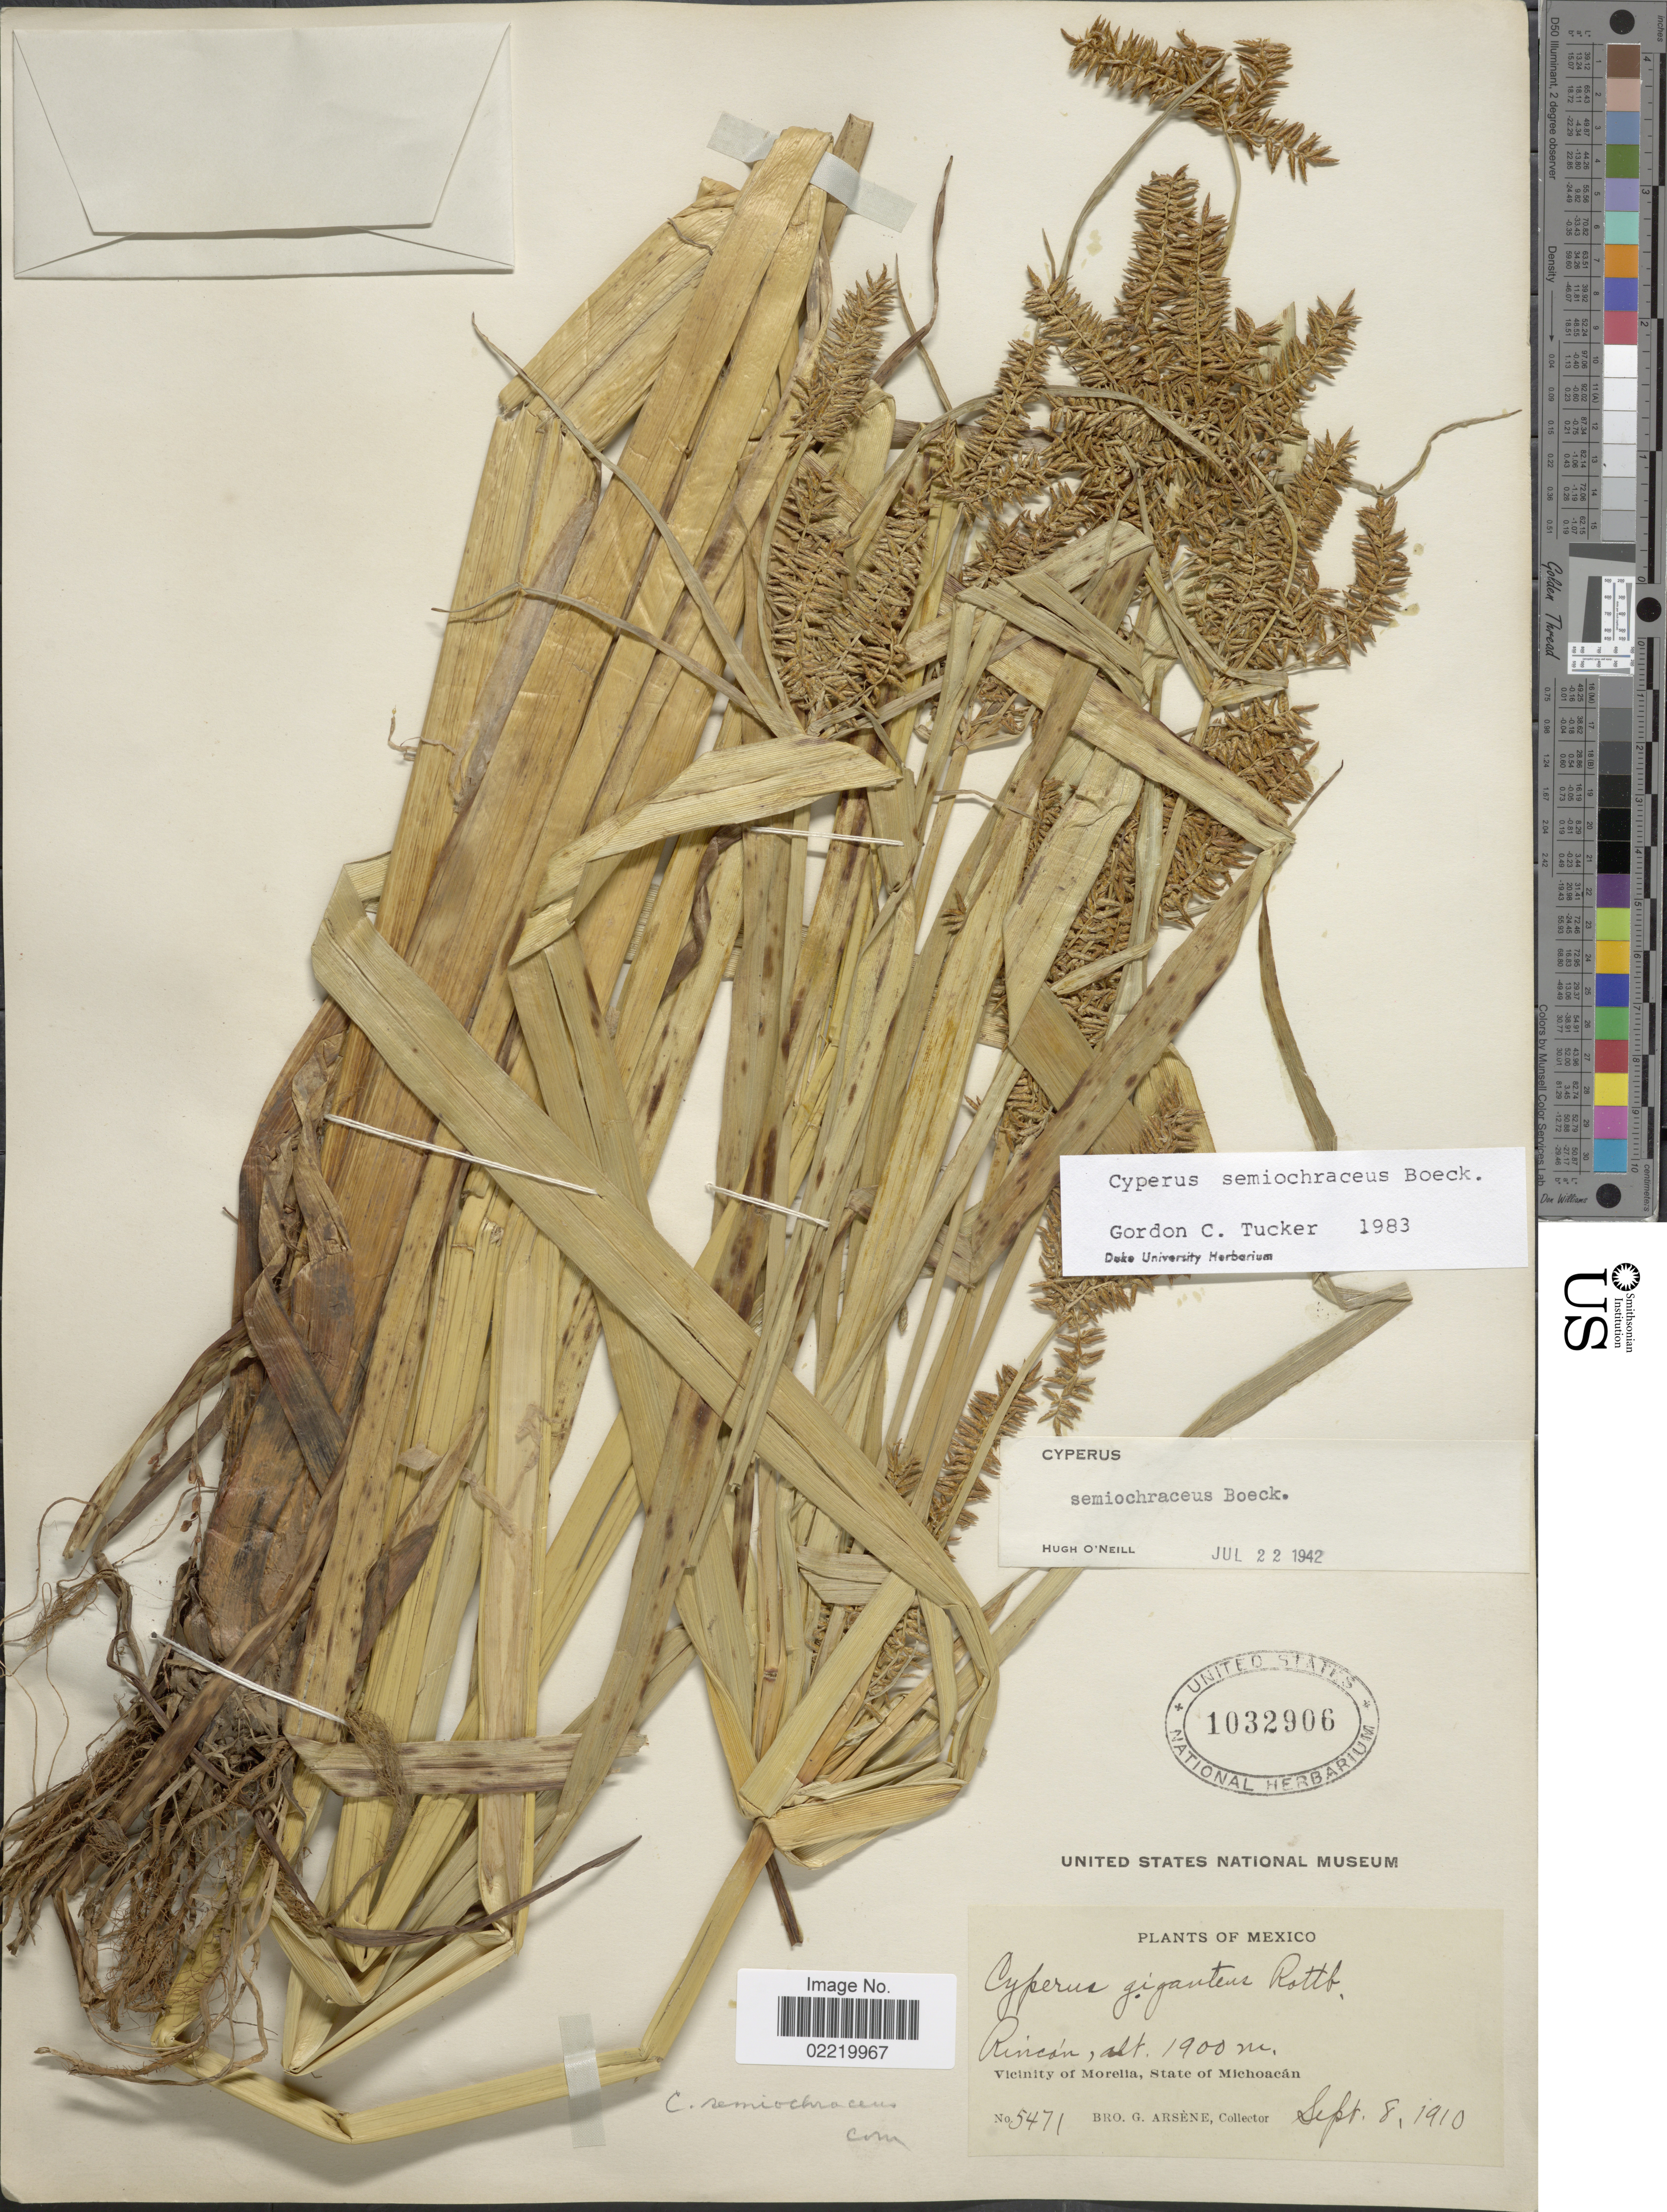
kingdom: Plantae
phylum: Tracheophyta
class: Liliopsida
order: Poales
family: Cyperaceae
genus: Cyperus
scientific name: Cyperus semiochraceus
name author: Boeckeler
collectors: Bro. G. Arsène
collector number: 5471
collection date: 1910-09-08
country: Mexico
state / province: Michoacán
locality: Rincon, vicinity of Morelia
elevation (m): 1900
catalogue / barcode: US 1032906